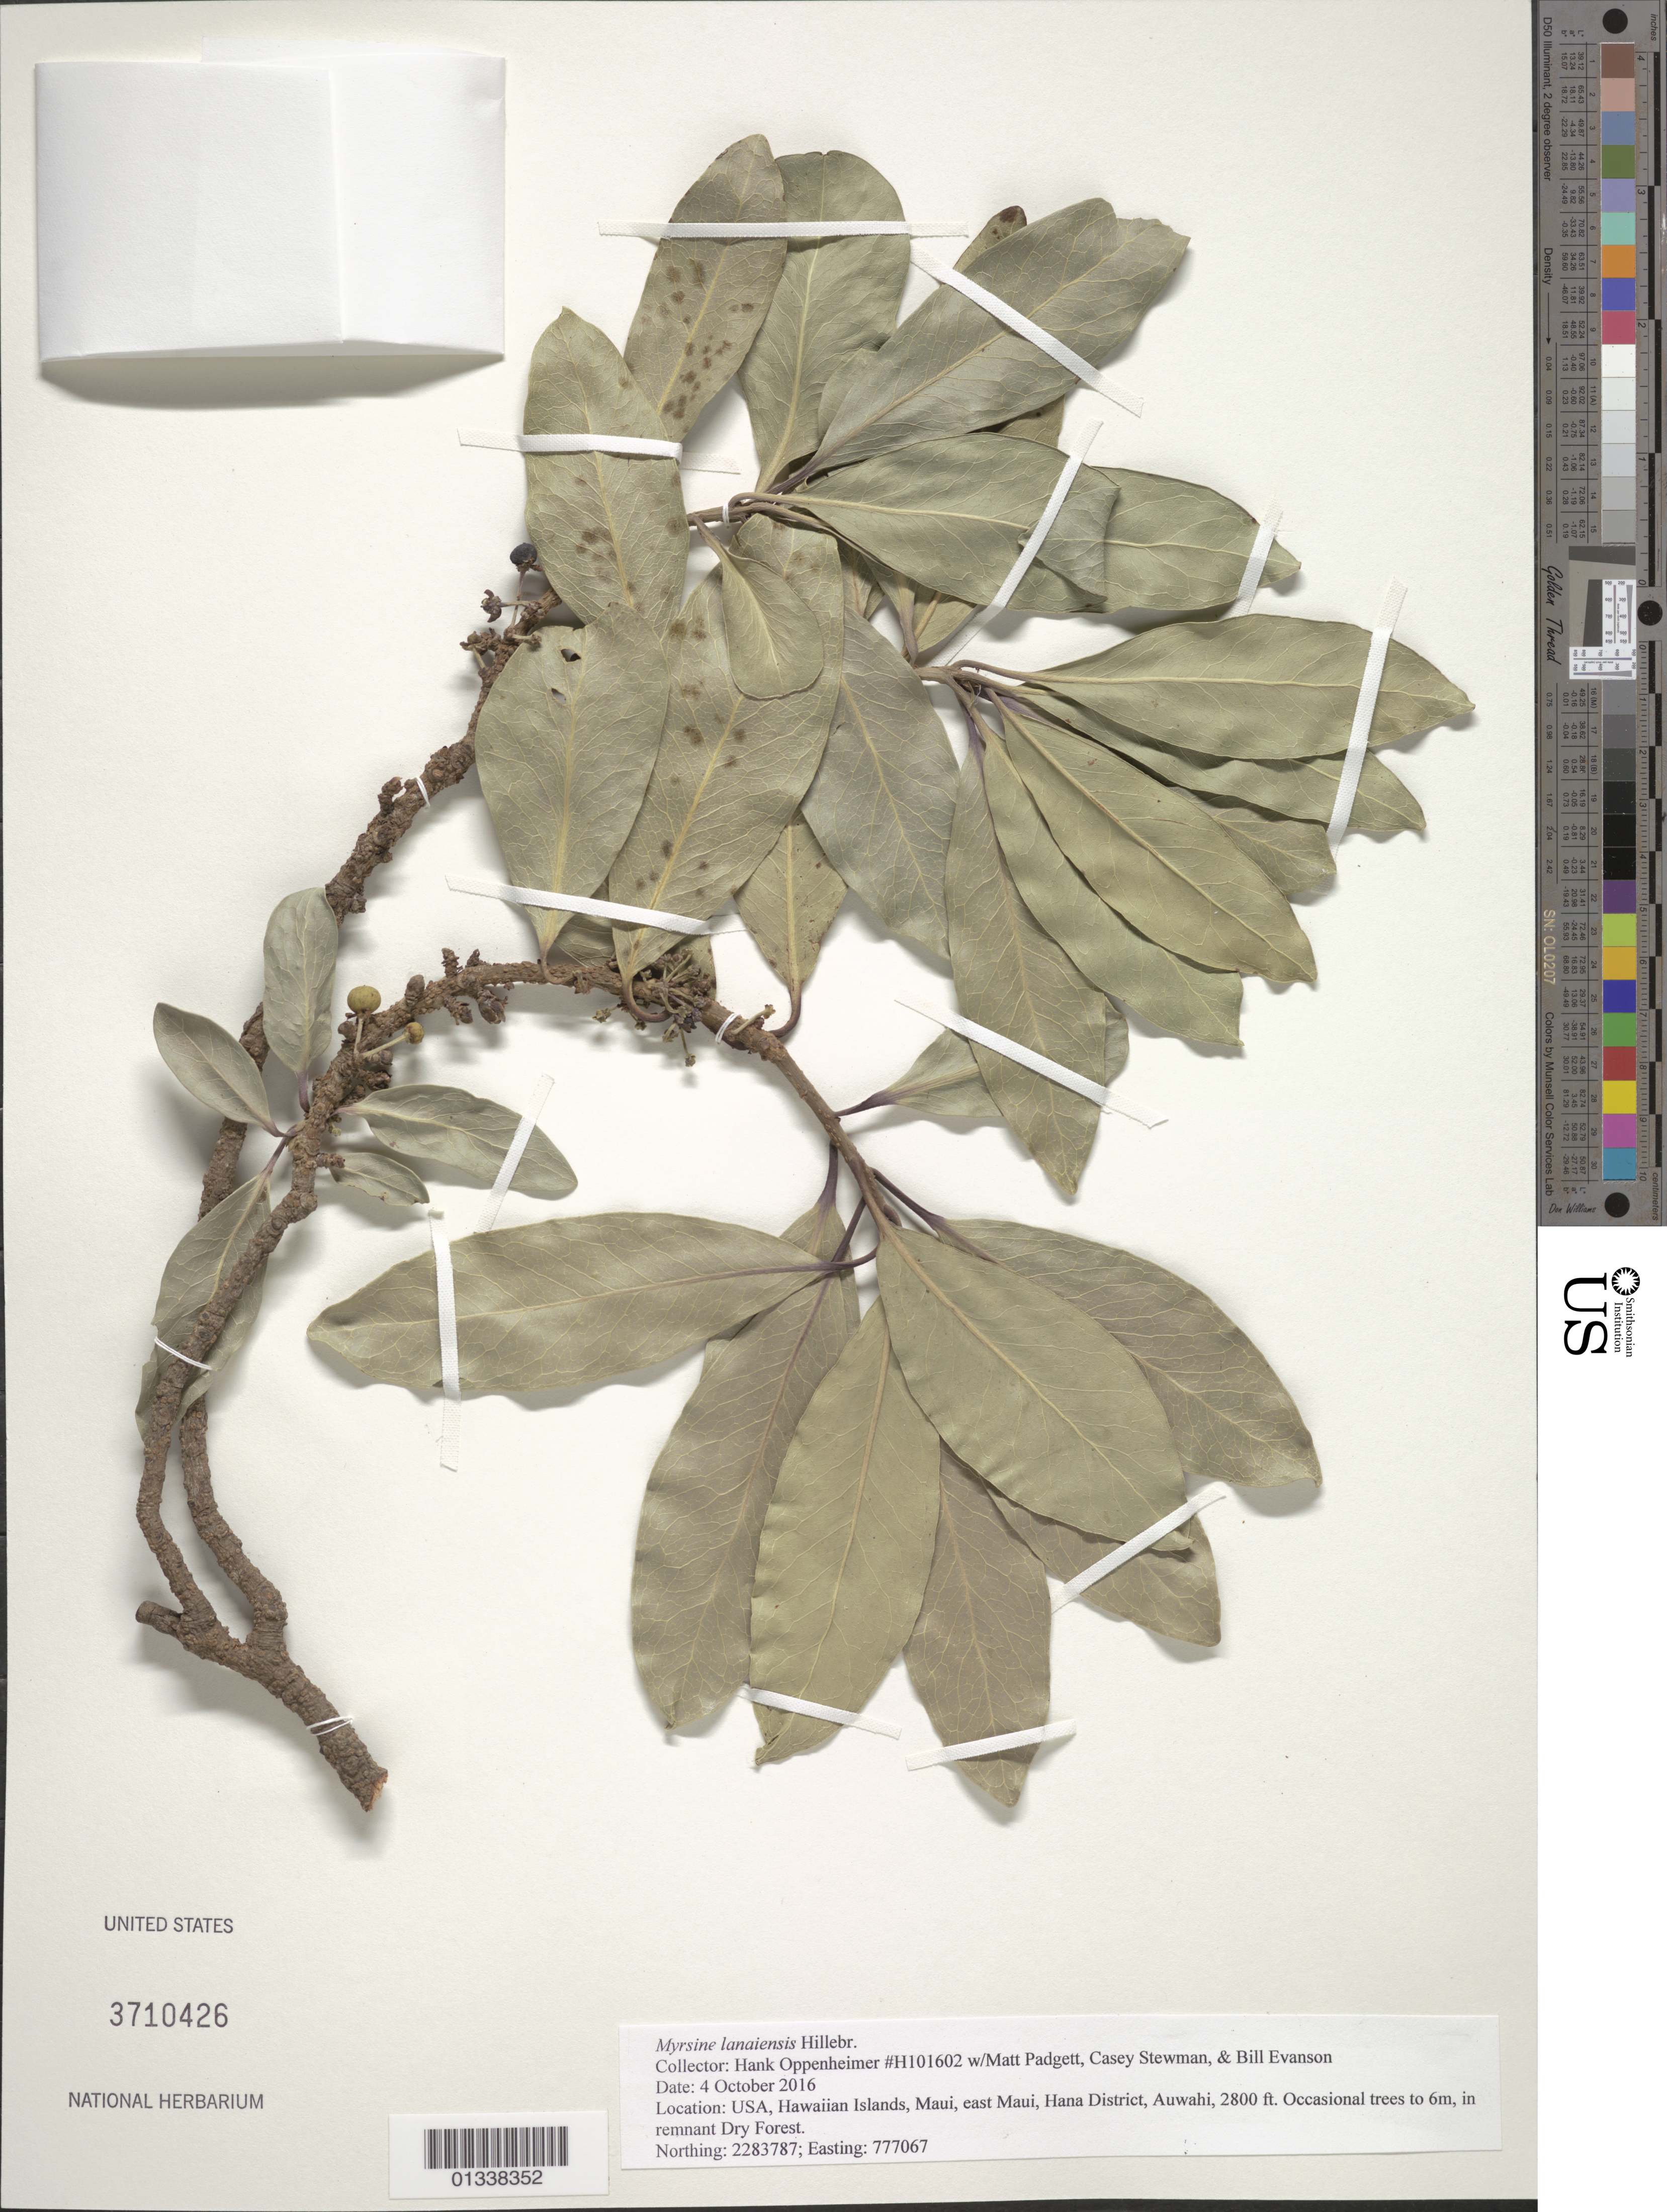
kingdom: Plantae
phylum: Tracheophyta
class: Magnoliopsida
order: Ericales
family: Primulaceae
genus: Myrsine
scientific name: Myrsine lanaiensis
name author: Hillebr.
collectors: H. Oppenheimer, M. Padgett, C. Stewman & B. Evanson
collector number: H101602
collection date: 2016-10-04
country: United States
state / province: Hawaii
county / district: Maui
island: Maui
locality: east Maui, Auwahi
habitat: in remnant Dry Forest.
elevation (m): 853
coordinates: Northing: 2283787, Easting: 777067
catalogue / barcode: US 3710426